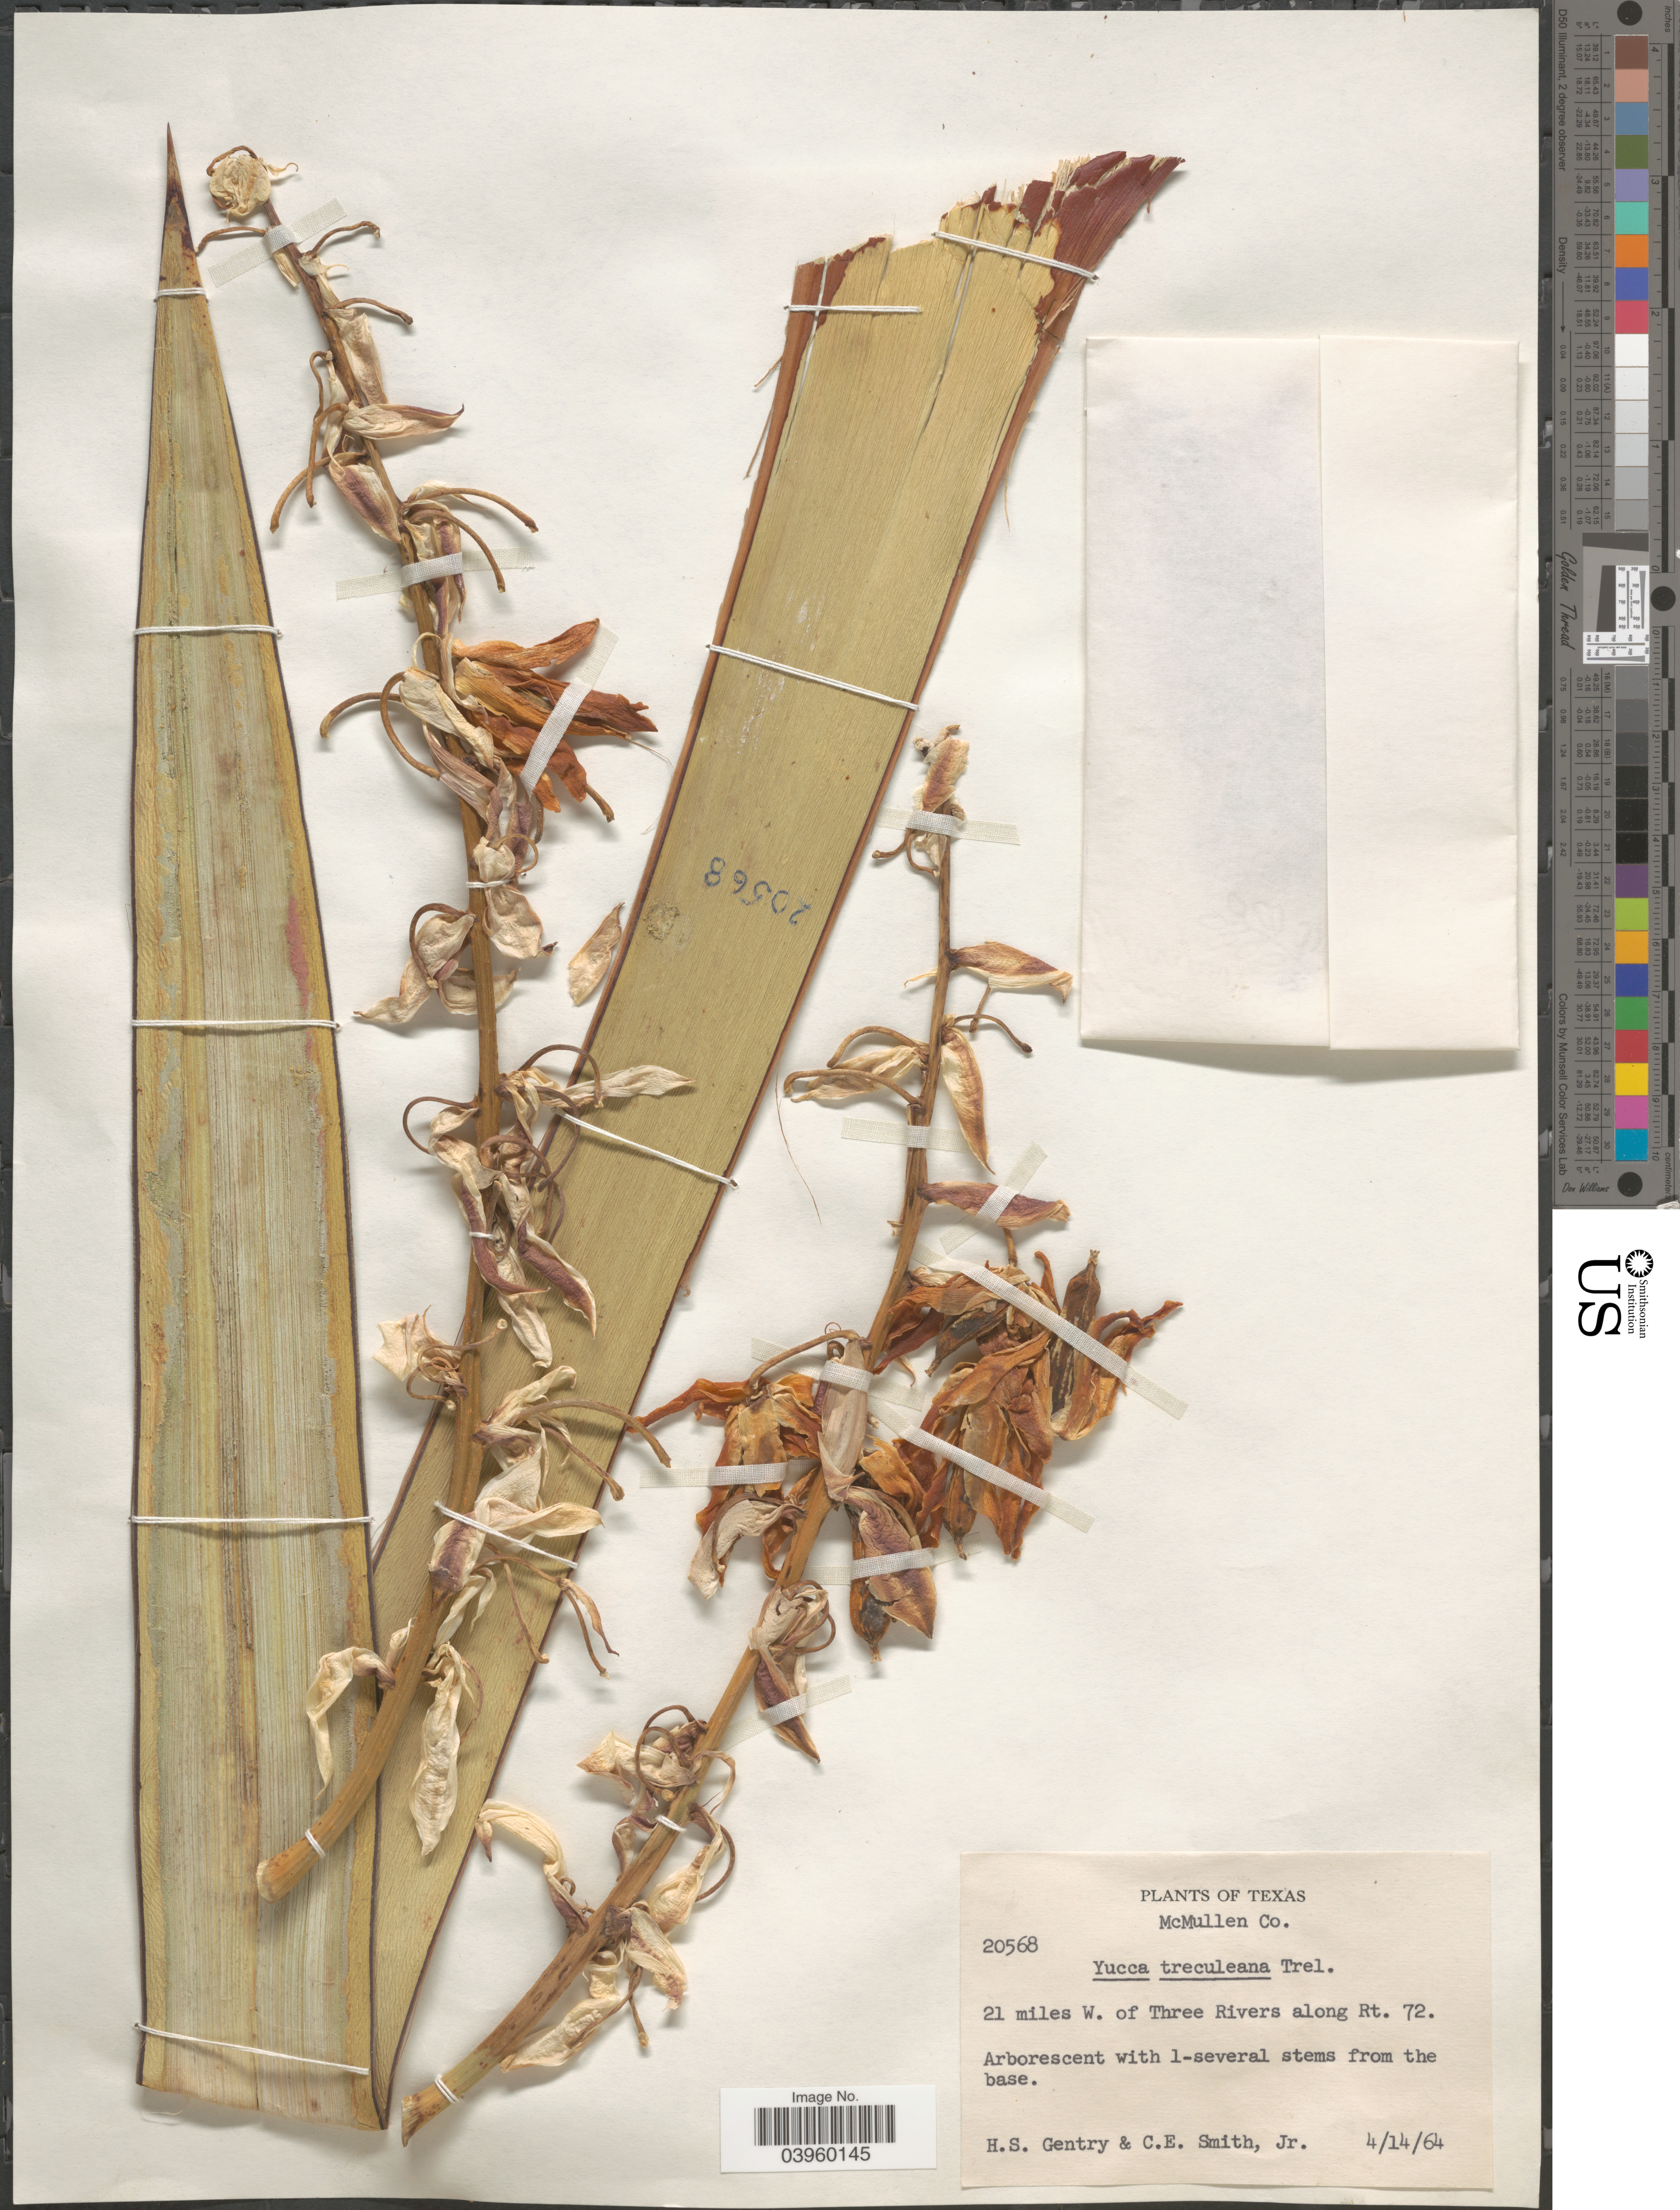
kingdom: Plantae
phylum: Tracheophyta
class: Liliopsida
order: Asparagales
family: Asparagaceae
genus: Yucca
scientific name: Yucca treculeana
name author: Carrière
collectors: H. S. Gentry & C. E. Smith Jr.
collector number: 20568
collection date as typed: Transcribed d/m/y: 14/4/64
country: United States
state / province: Texas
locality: McMullen Co. 21 miles W. of Three Rivers along Rt. 72.